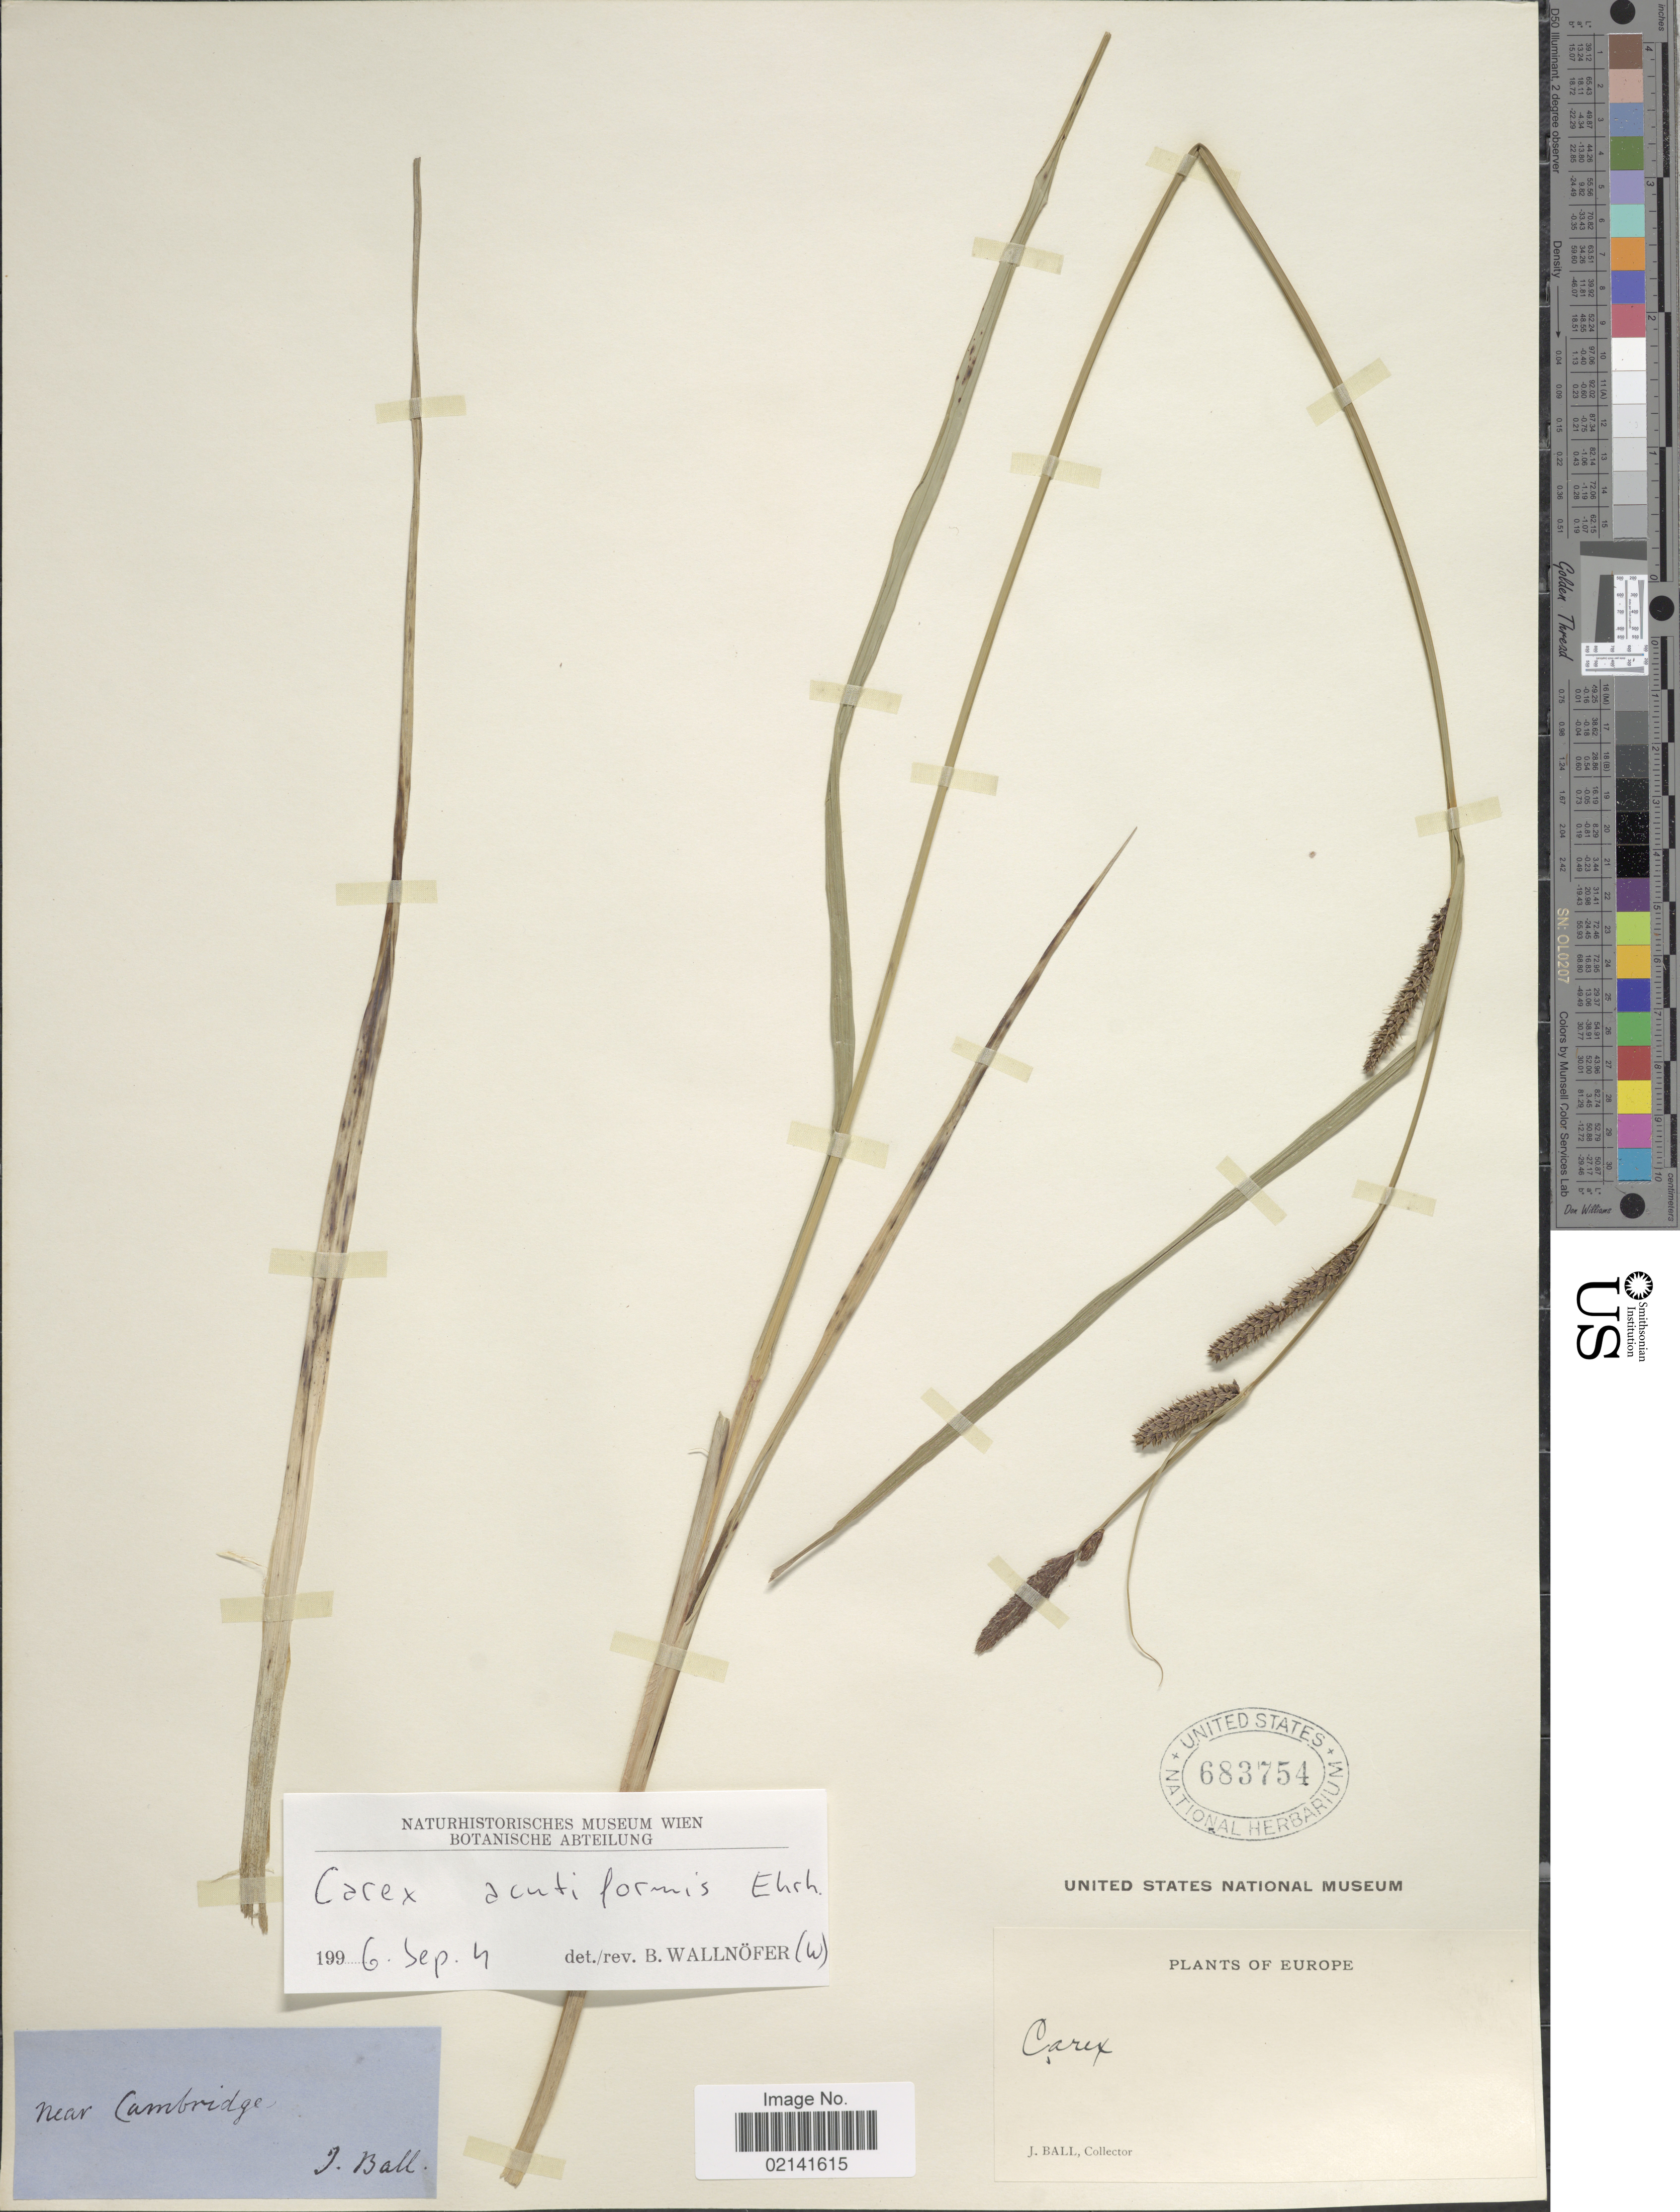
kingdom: Plantae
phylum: Tracheophyta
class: Liliopsida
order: Poales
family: Cyperaceae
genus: Carex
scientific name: Carex acutiformis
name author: Ehrh.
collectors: J. Ball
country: United Kingdom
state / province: England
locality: Europe, near Cambridge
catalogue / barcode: US 683754